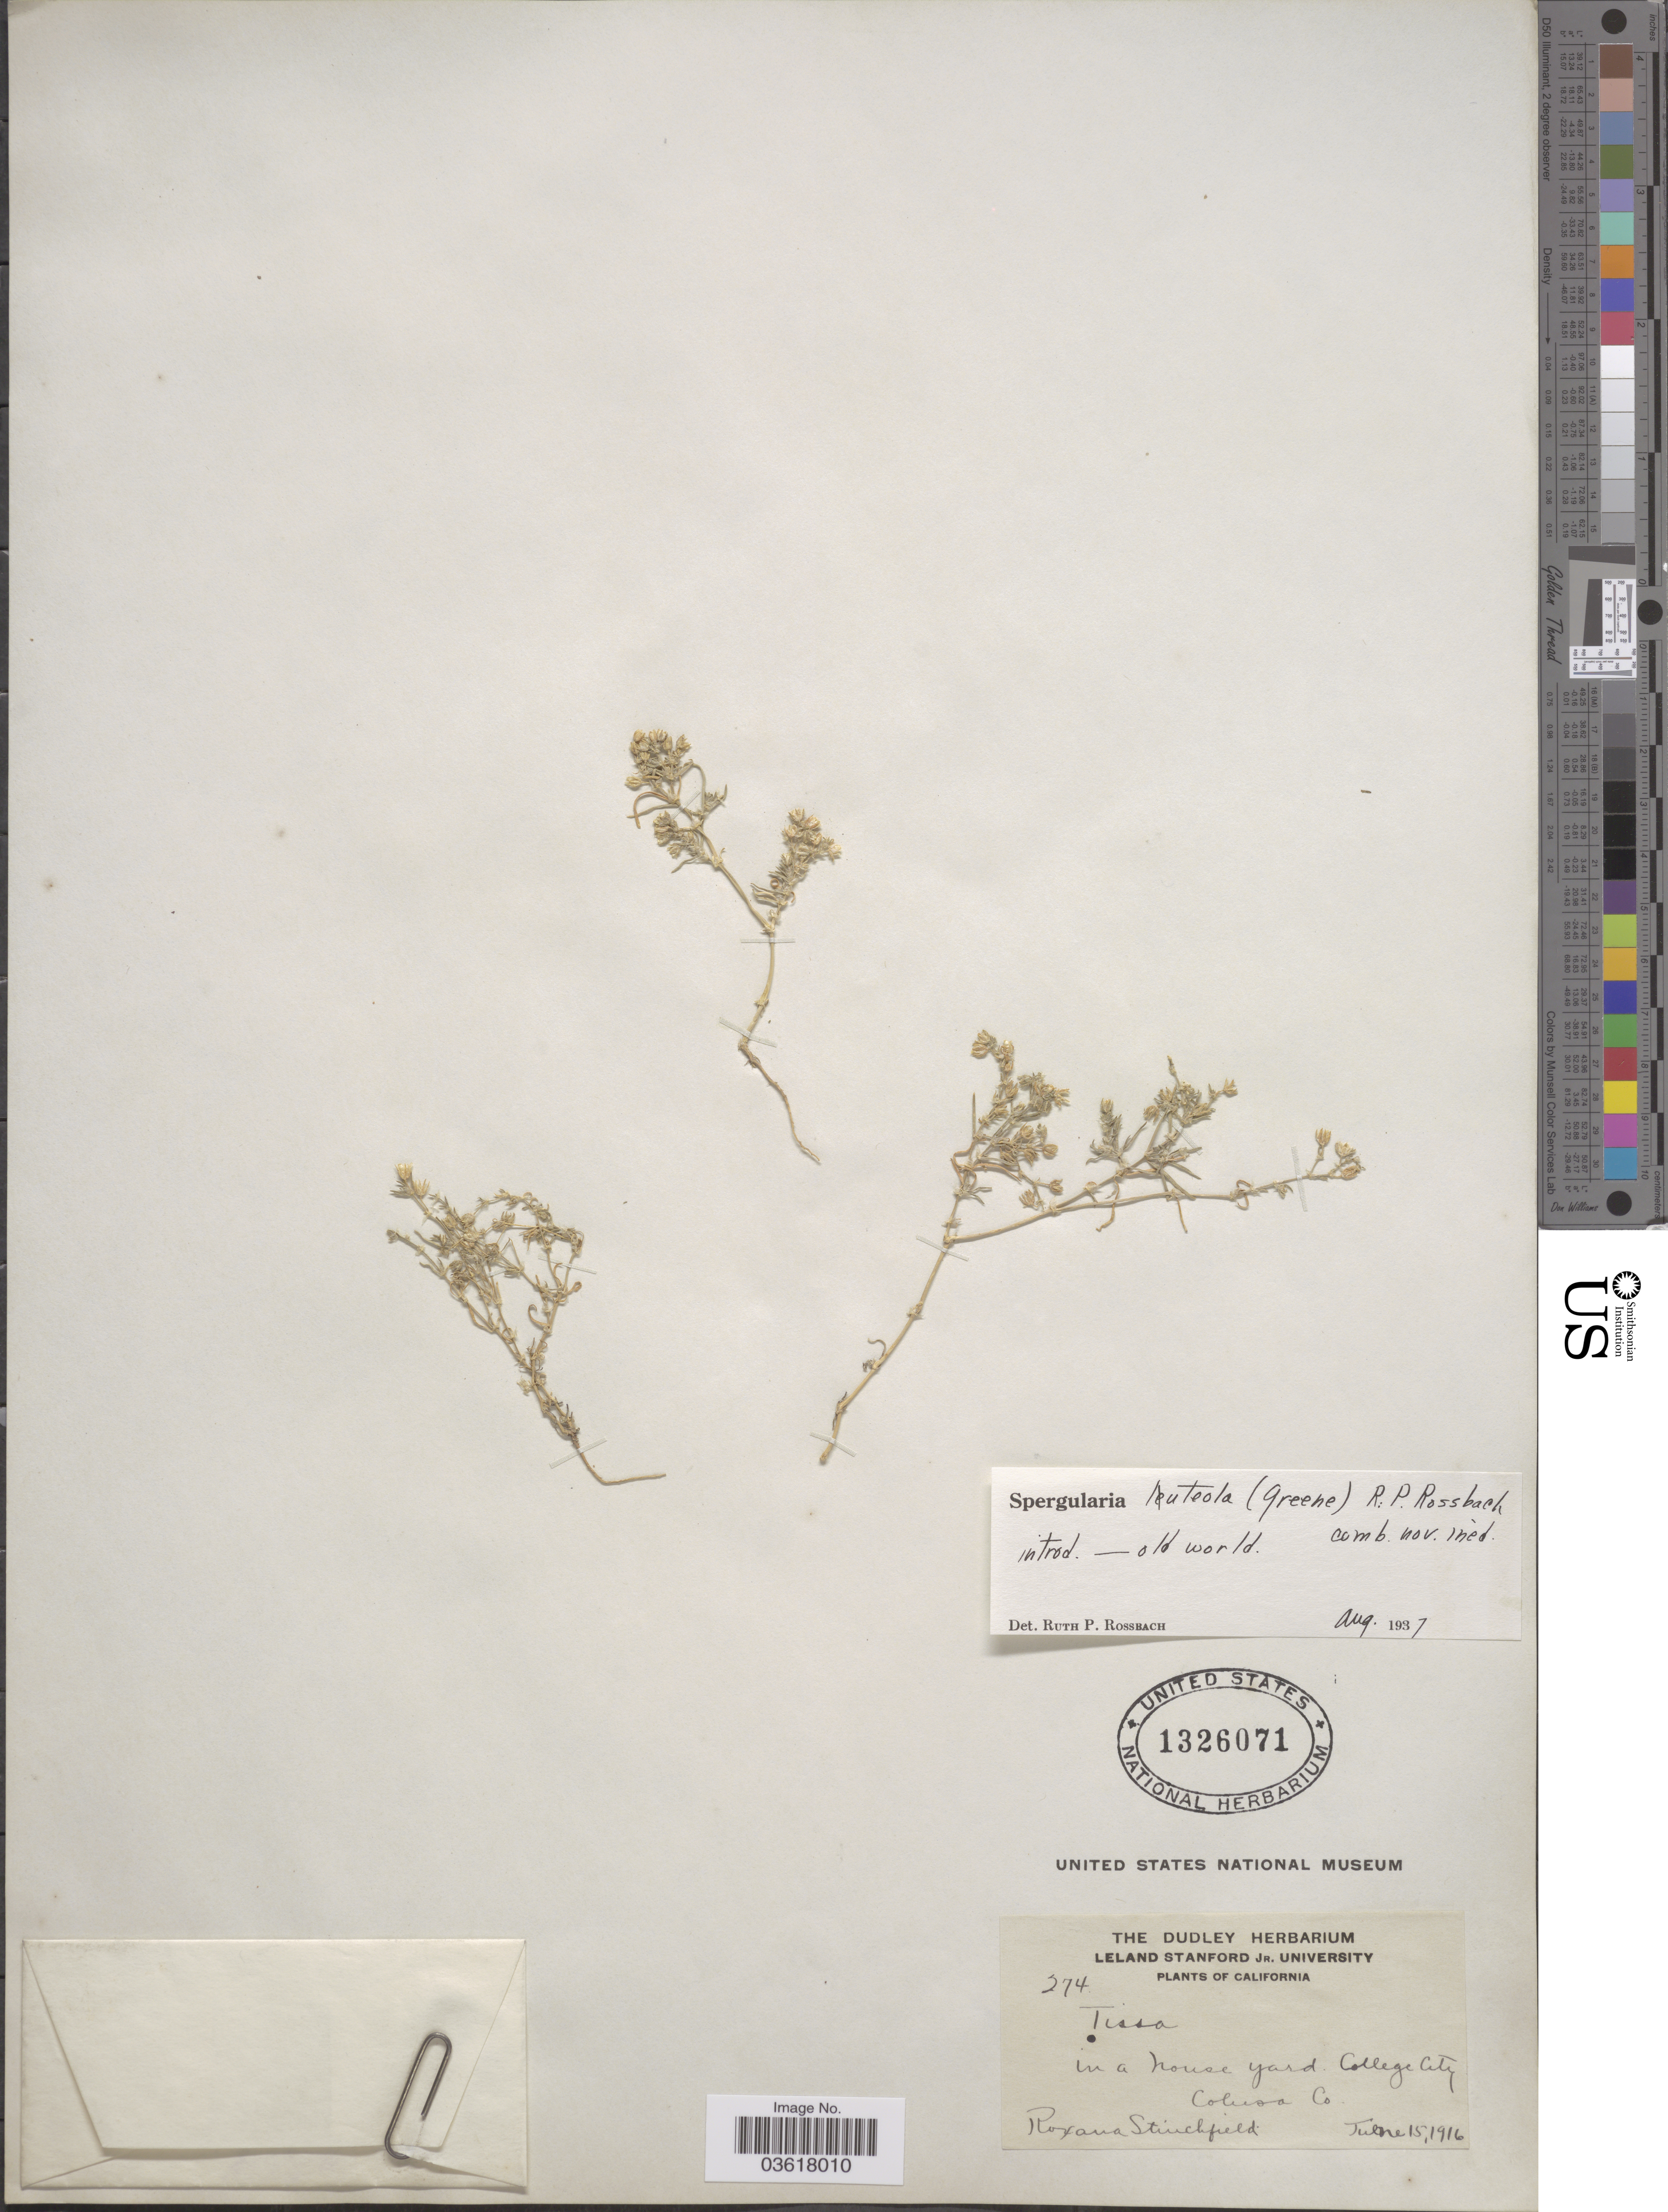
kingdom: Plantae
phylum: Tracheophyta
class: Magnoliopsida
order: Caryophyllales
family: Caryophyllaceae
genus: Spergularia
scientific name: Spergularia bocconi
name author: Foucaud ex Merino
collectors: R. S. Ferris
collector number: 274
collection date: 1916-06-15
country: United States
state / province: California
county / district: Colusa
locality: In a house yard College City. Colusa Co.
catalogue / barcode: US 1326071